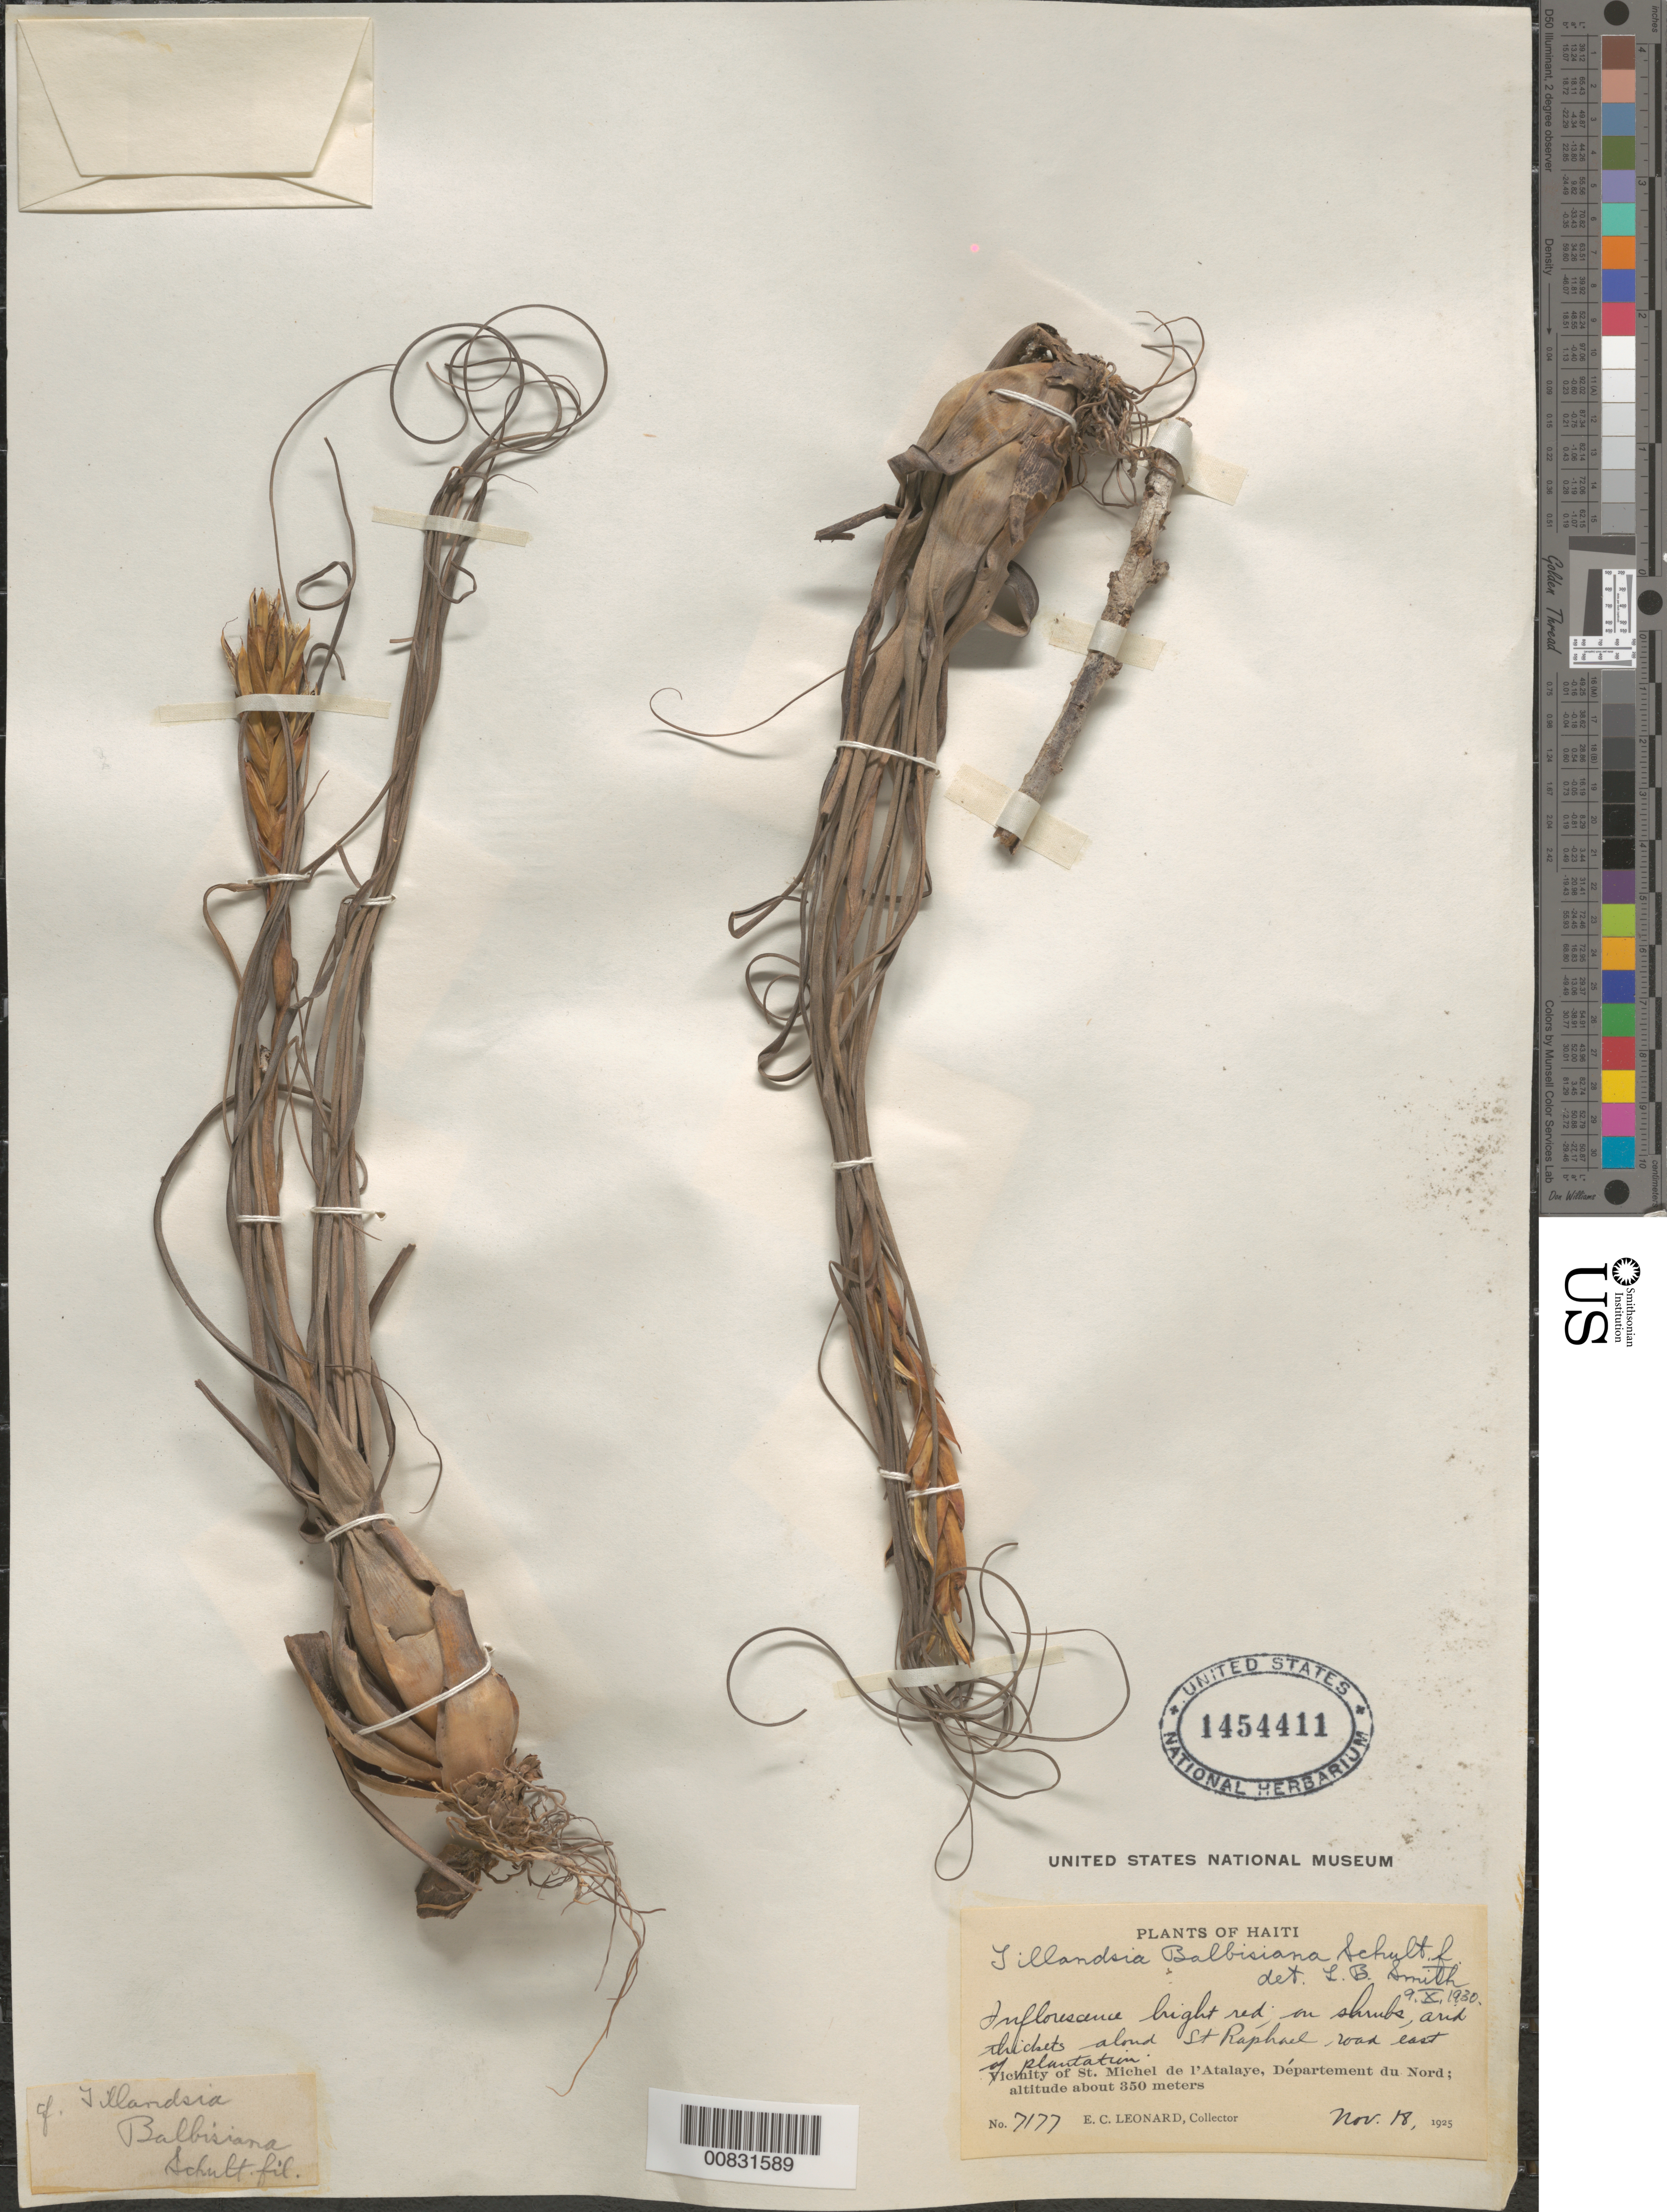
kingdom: Plantae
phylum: Tracheophyta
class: Liliopsida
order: Poales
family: Bromeliaceae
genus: Tillandsia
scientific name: Tillandsia balbisiana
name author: Schult. f.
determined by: Smith, Lyman B., (US), NMNH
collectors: E. C. Leonard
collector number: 7177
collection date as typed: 18 Nov 1925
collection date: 1925-11-18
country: Haiti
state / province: Nord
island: Hispaniola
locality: Vicinity of St. Michel de l'Atalaye, Département du Nord. Along St Raphael road east of plantation.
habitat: On shrubs. Arid thickets.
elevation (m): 350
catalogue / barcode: US 1454411